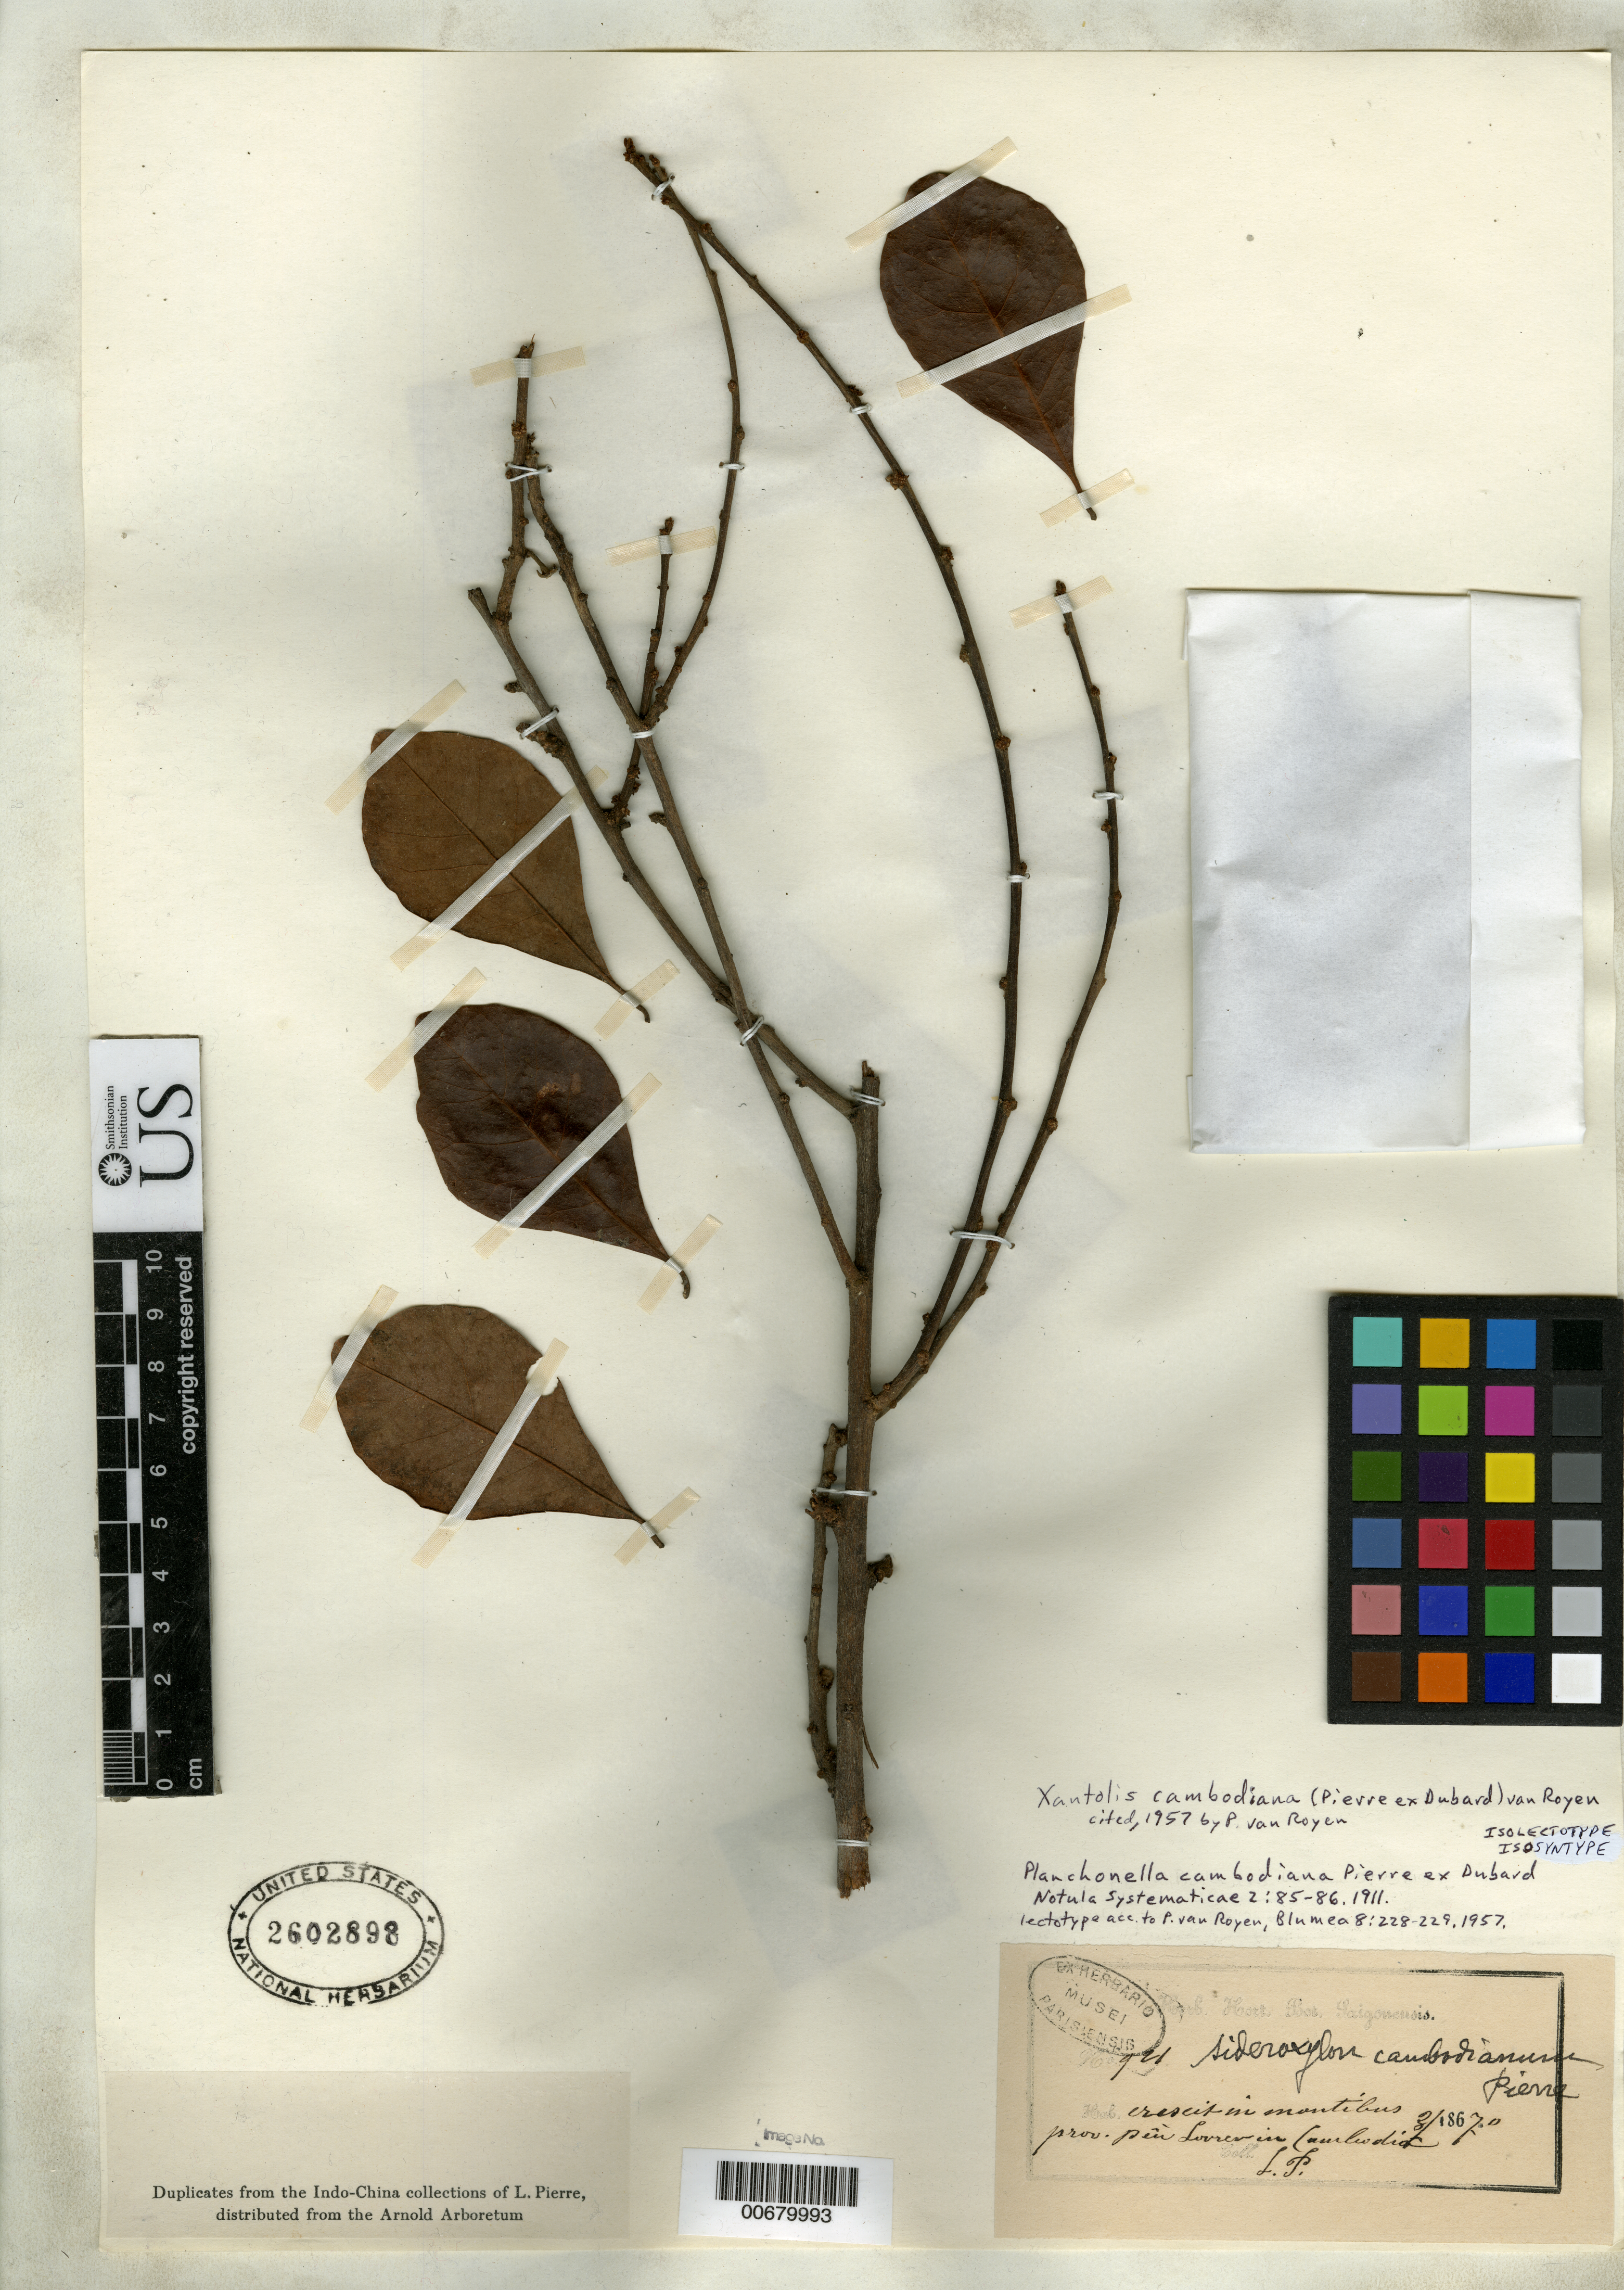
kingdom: Plantae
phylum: Tracheophyta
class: Magnoliopsida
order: Ericales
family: Sapotaceae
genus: Planchonella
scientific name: Planchonella cambodiana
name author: Pierre ex Dubard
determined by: van Royen, P.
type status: Isolectotype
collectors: J. Pierre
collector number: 921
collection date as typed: Mar 1867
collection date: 1867-03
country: Cambodia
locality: Crescit in montibus prov. peu Lovrev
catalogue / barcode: US 2602898